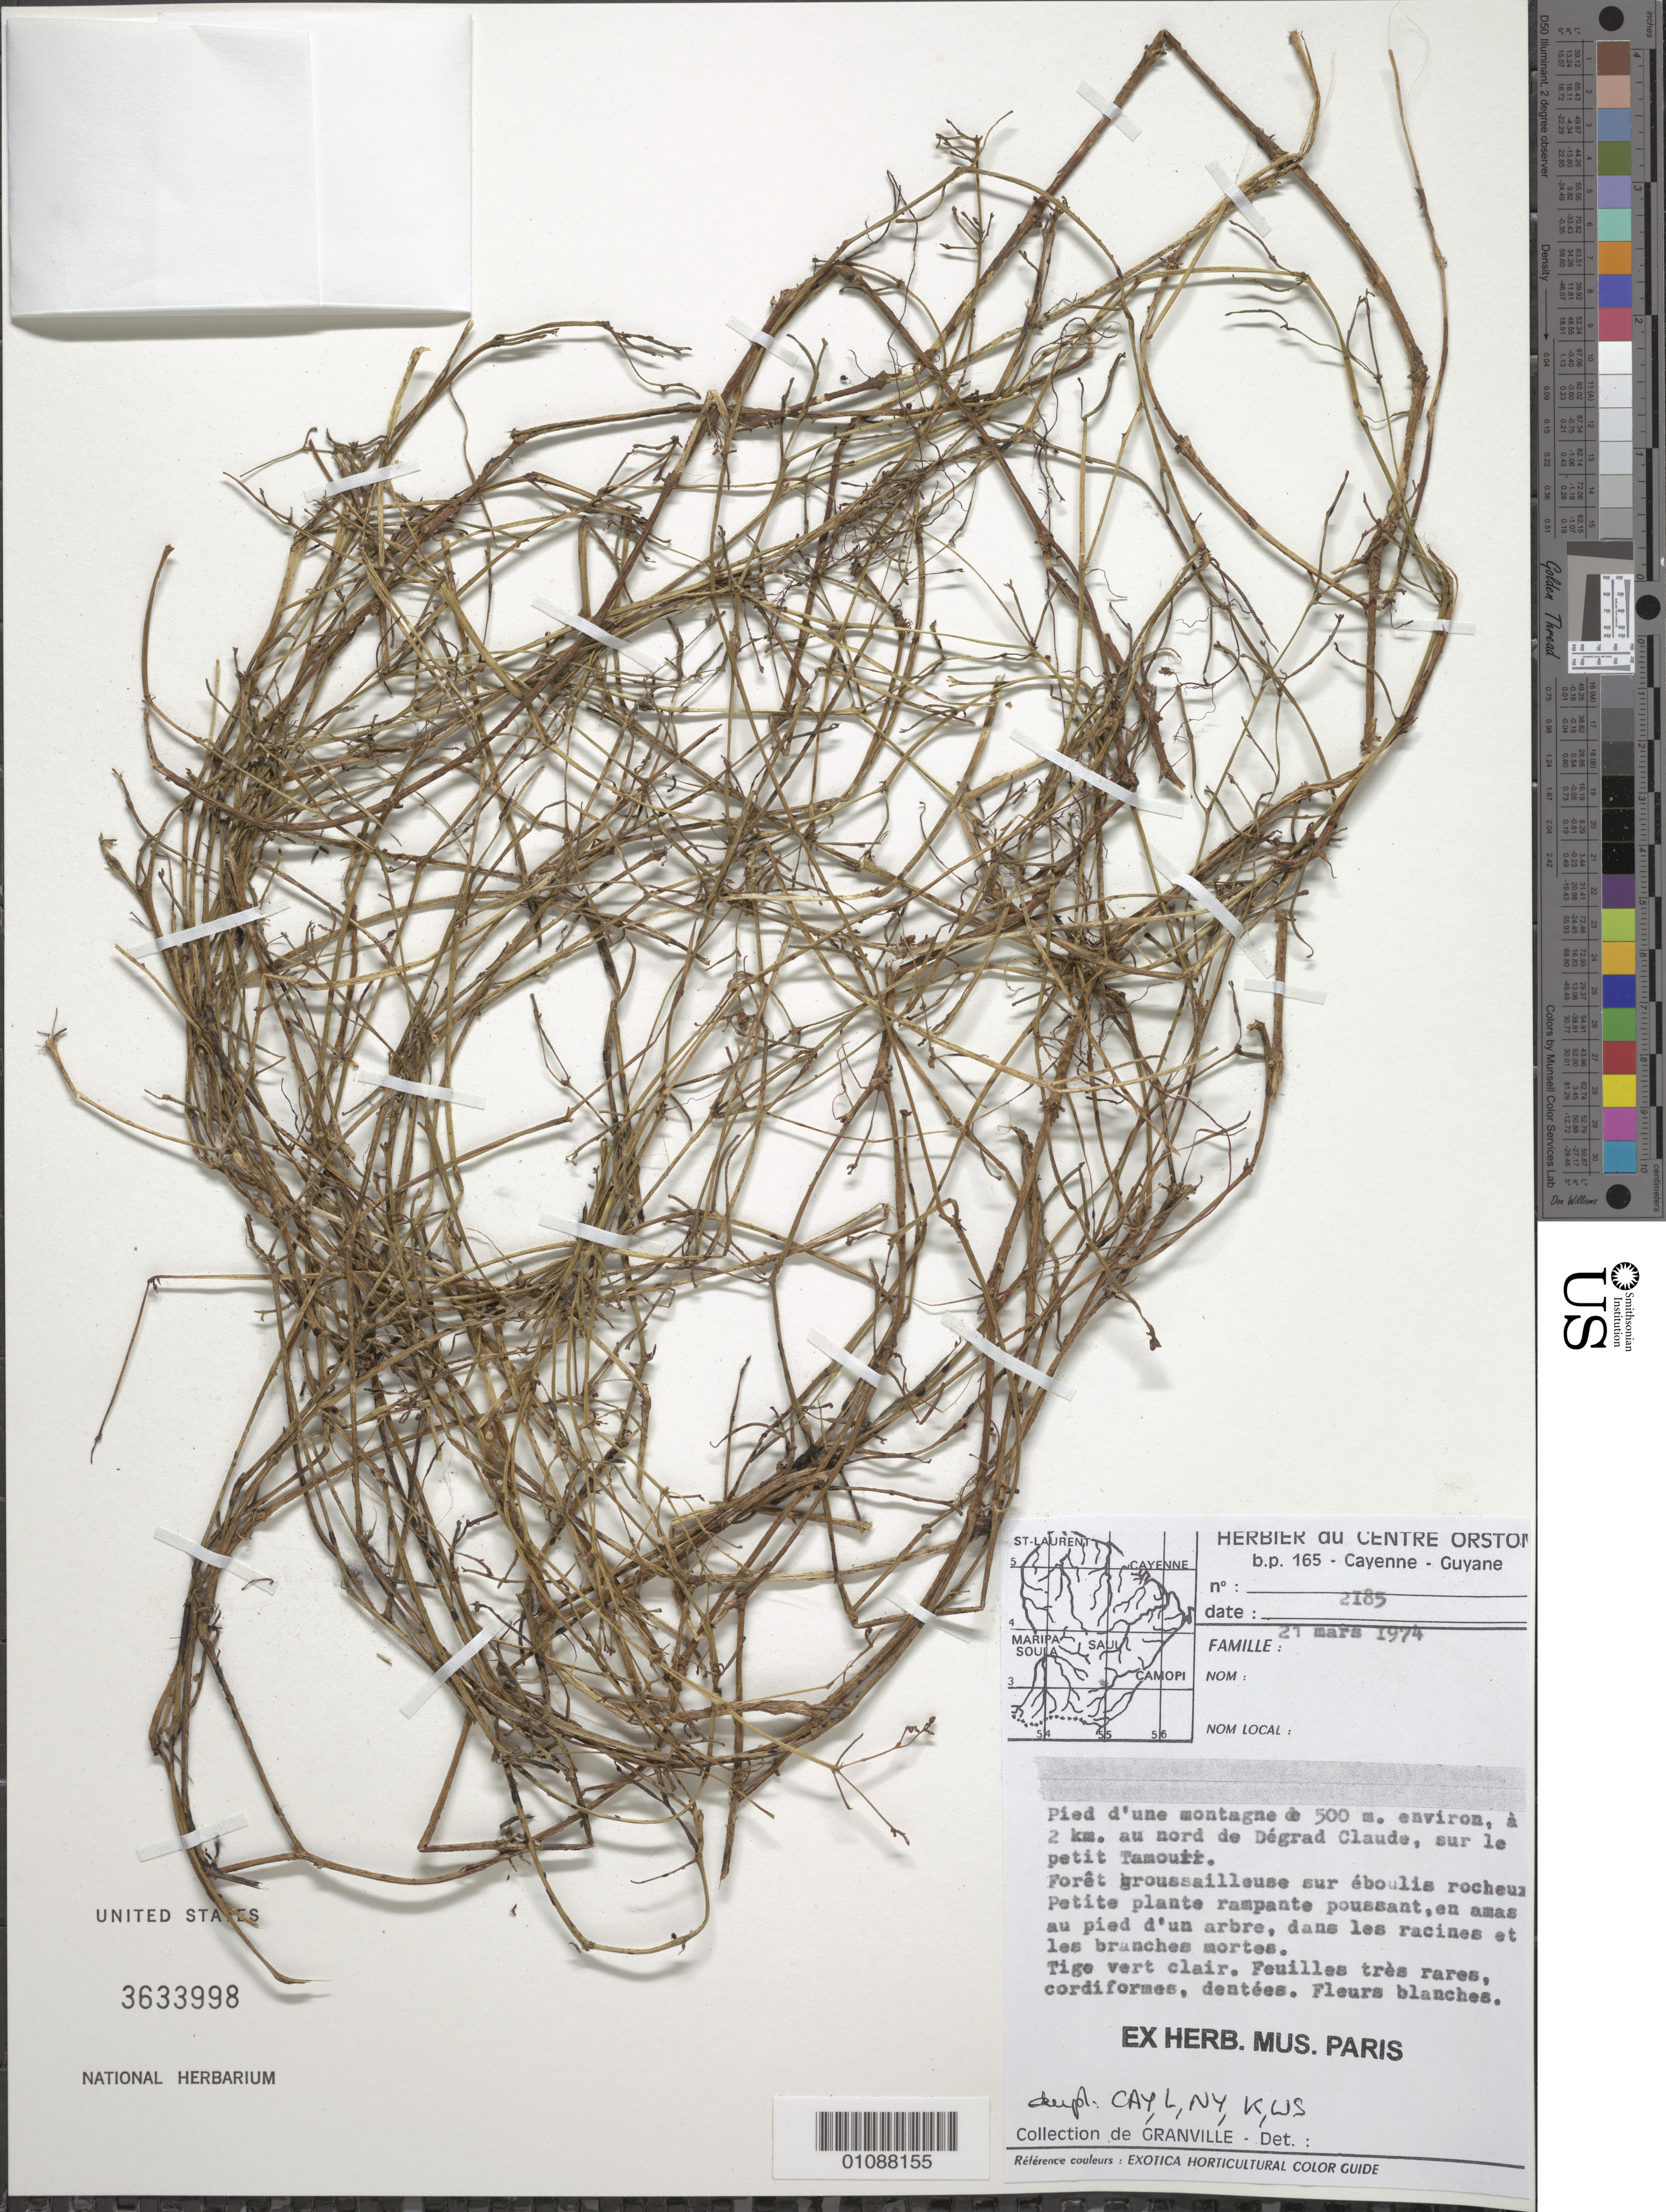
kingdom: Plantae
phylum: Tracheophyta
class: Magnoliopsida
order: Vitales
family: Vitaceae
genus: Cissus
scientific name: Cissus verticillata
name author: (L.) Nicolson & C.E. Jarvis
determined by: Acevedo-Rodriguez, P., (US), Smithsonian Institution - National Museum of Natural History (UNITED STATES)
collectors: J.-J. de Granville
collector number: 2185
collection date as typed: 21-Mar-74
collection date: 1974-03-21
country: French Guiana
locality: Petit Tamouri, pied d'une montagne de 500m environ, a 2km au nord de Degrad Claude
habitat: Foret broussailleuse sur eboulis roucheux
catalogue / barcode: US 3633998